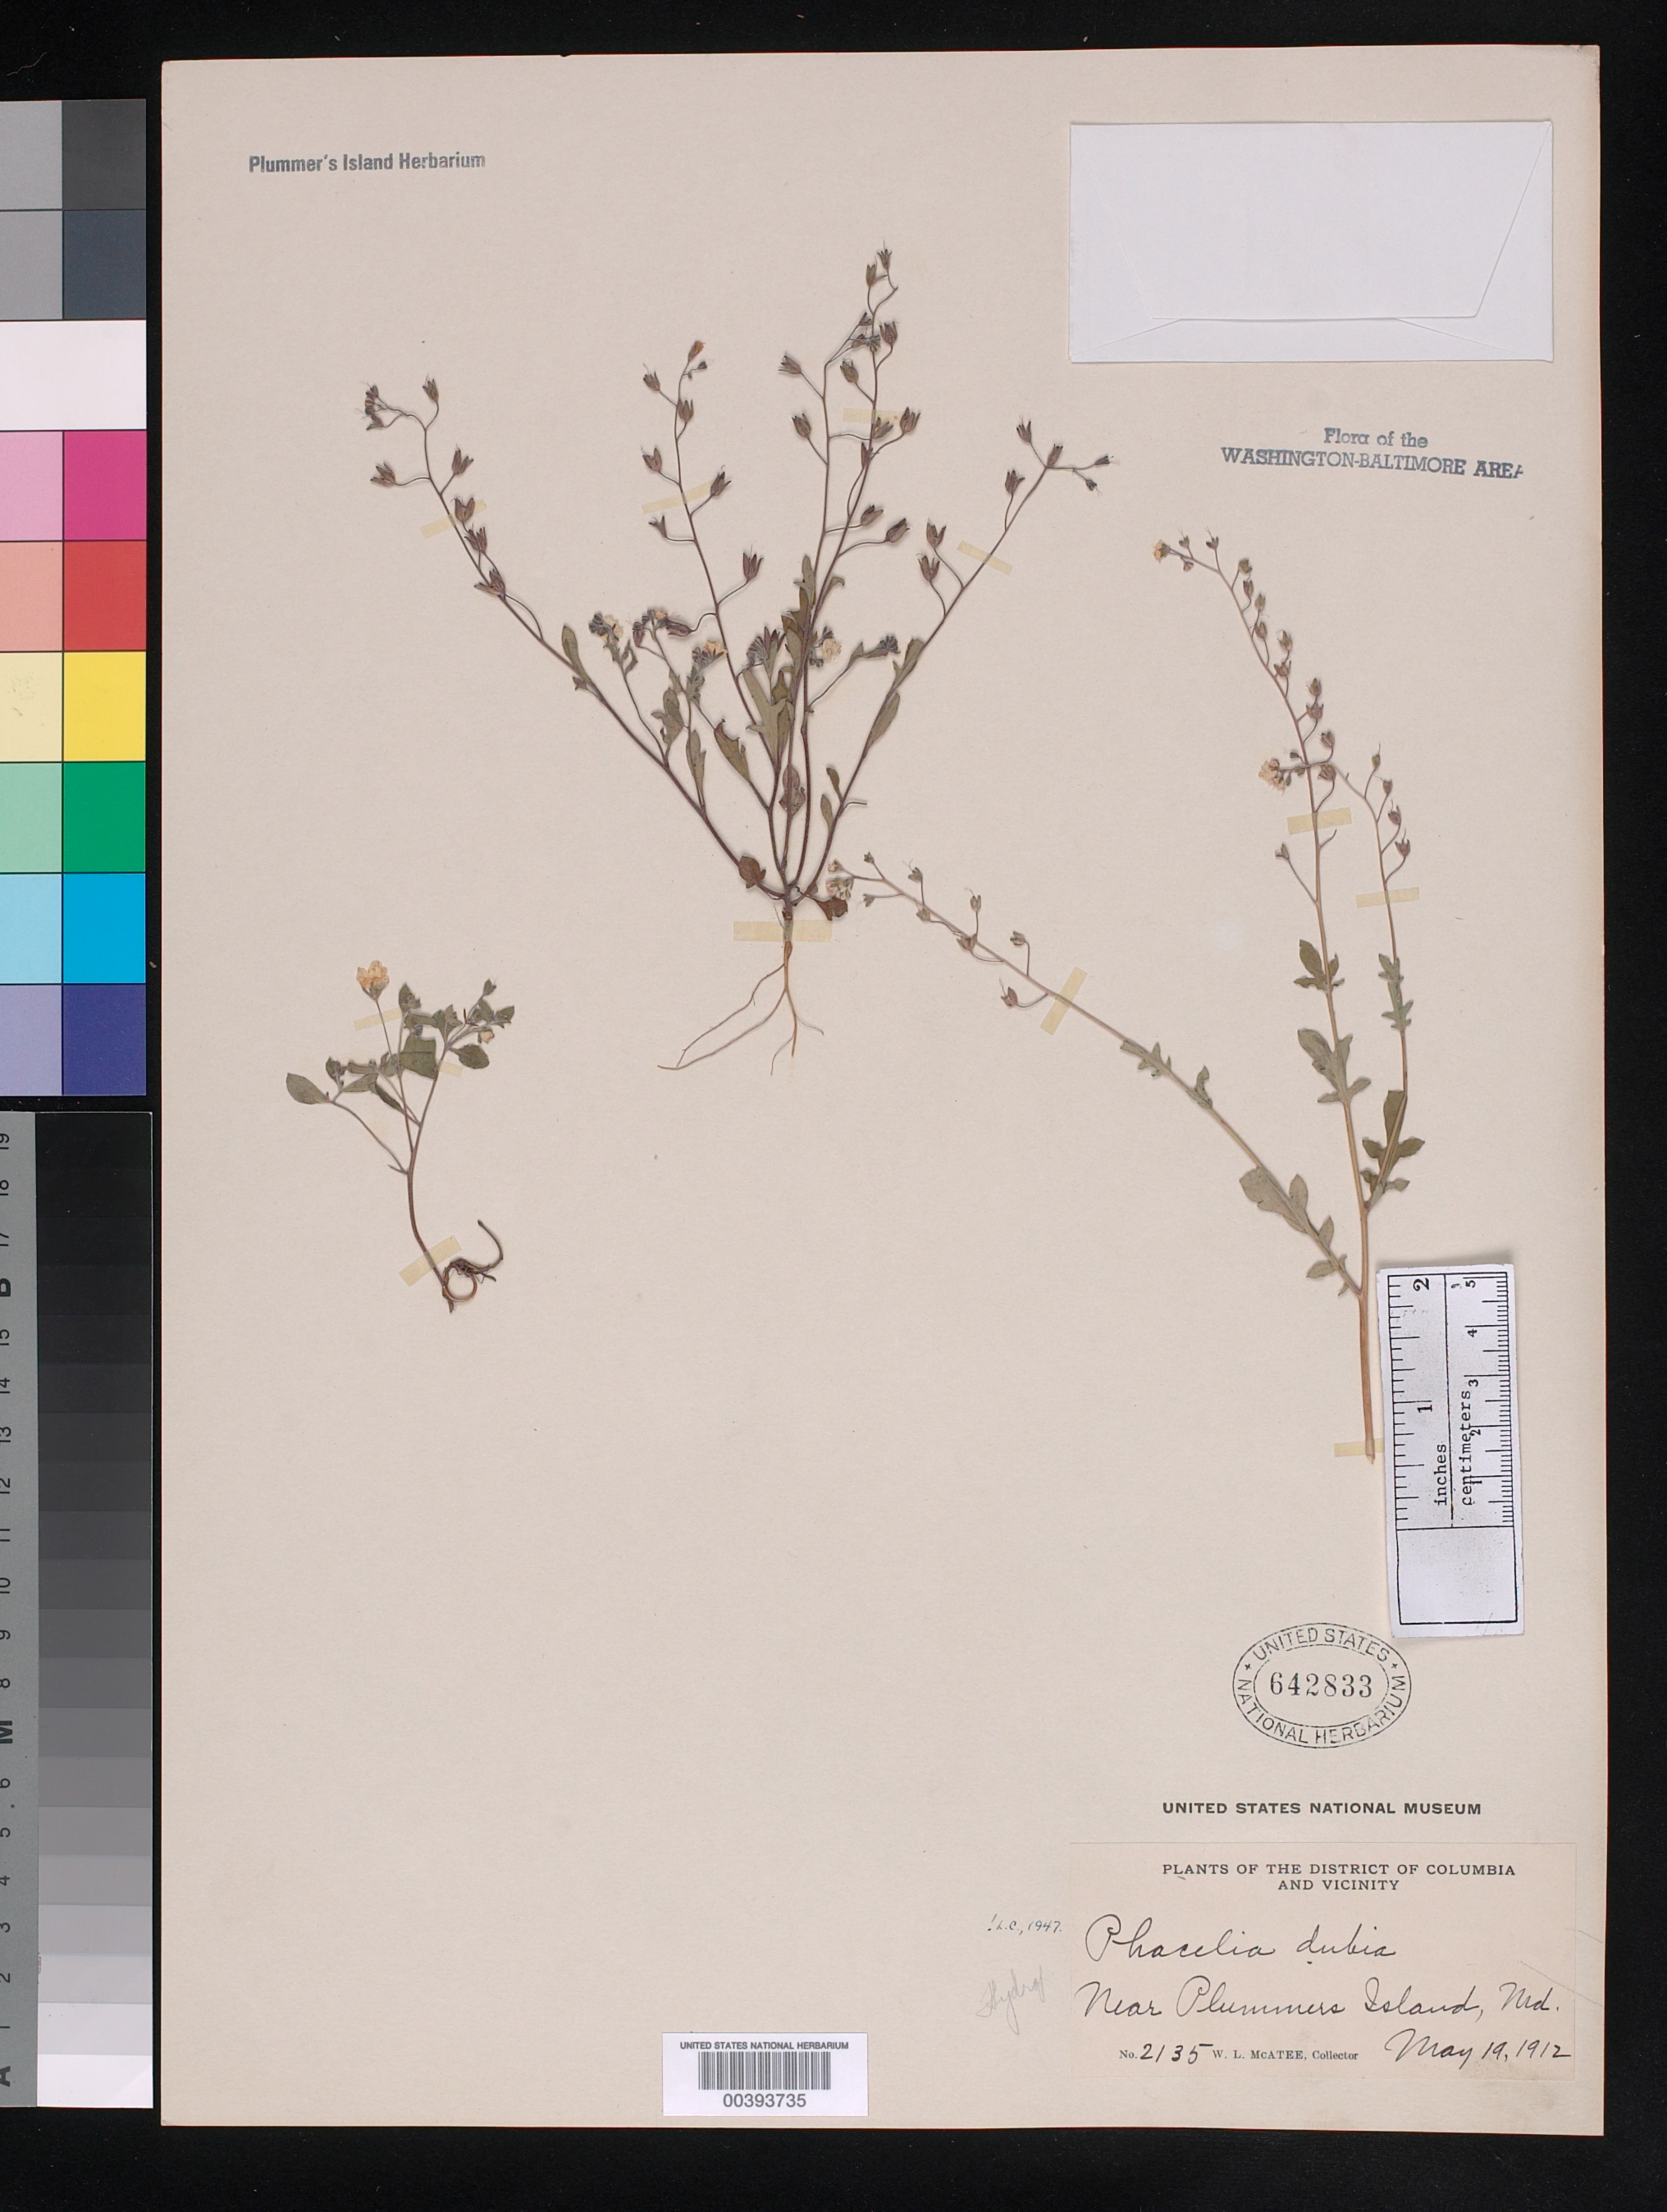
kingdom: Plantae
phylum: Tracheophyta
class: Magnoliopsida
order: Boraginales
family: Hydrophyllaceae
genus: Phacelia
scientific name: Phacelia dubia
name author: (L.) Trel.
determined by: Constance, L., (UC), University of California Berkeley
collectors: W. McAtee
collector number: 2135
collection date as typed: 19 May 1912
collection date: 1912-05-19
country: United States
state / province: Maryland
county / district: Montgomery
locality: Near Plummers Island Plummers Island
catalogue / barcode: US 642833